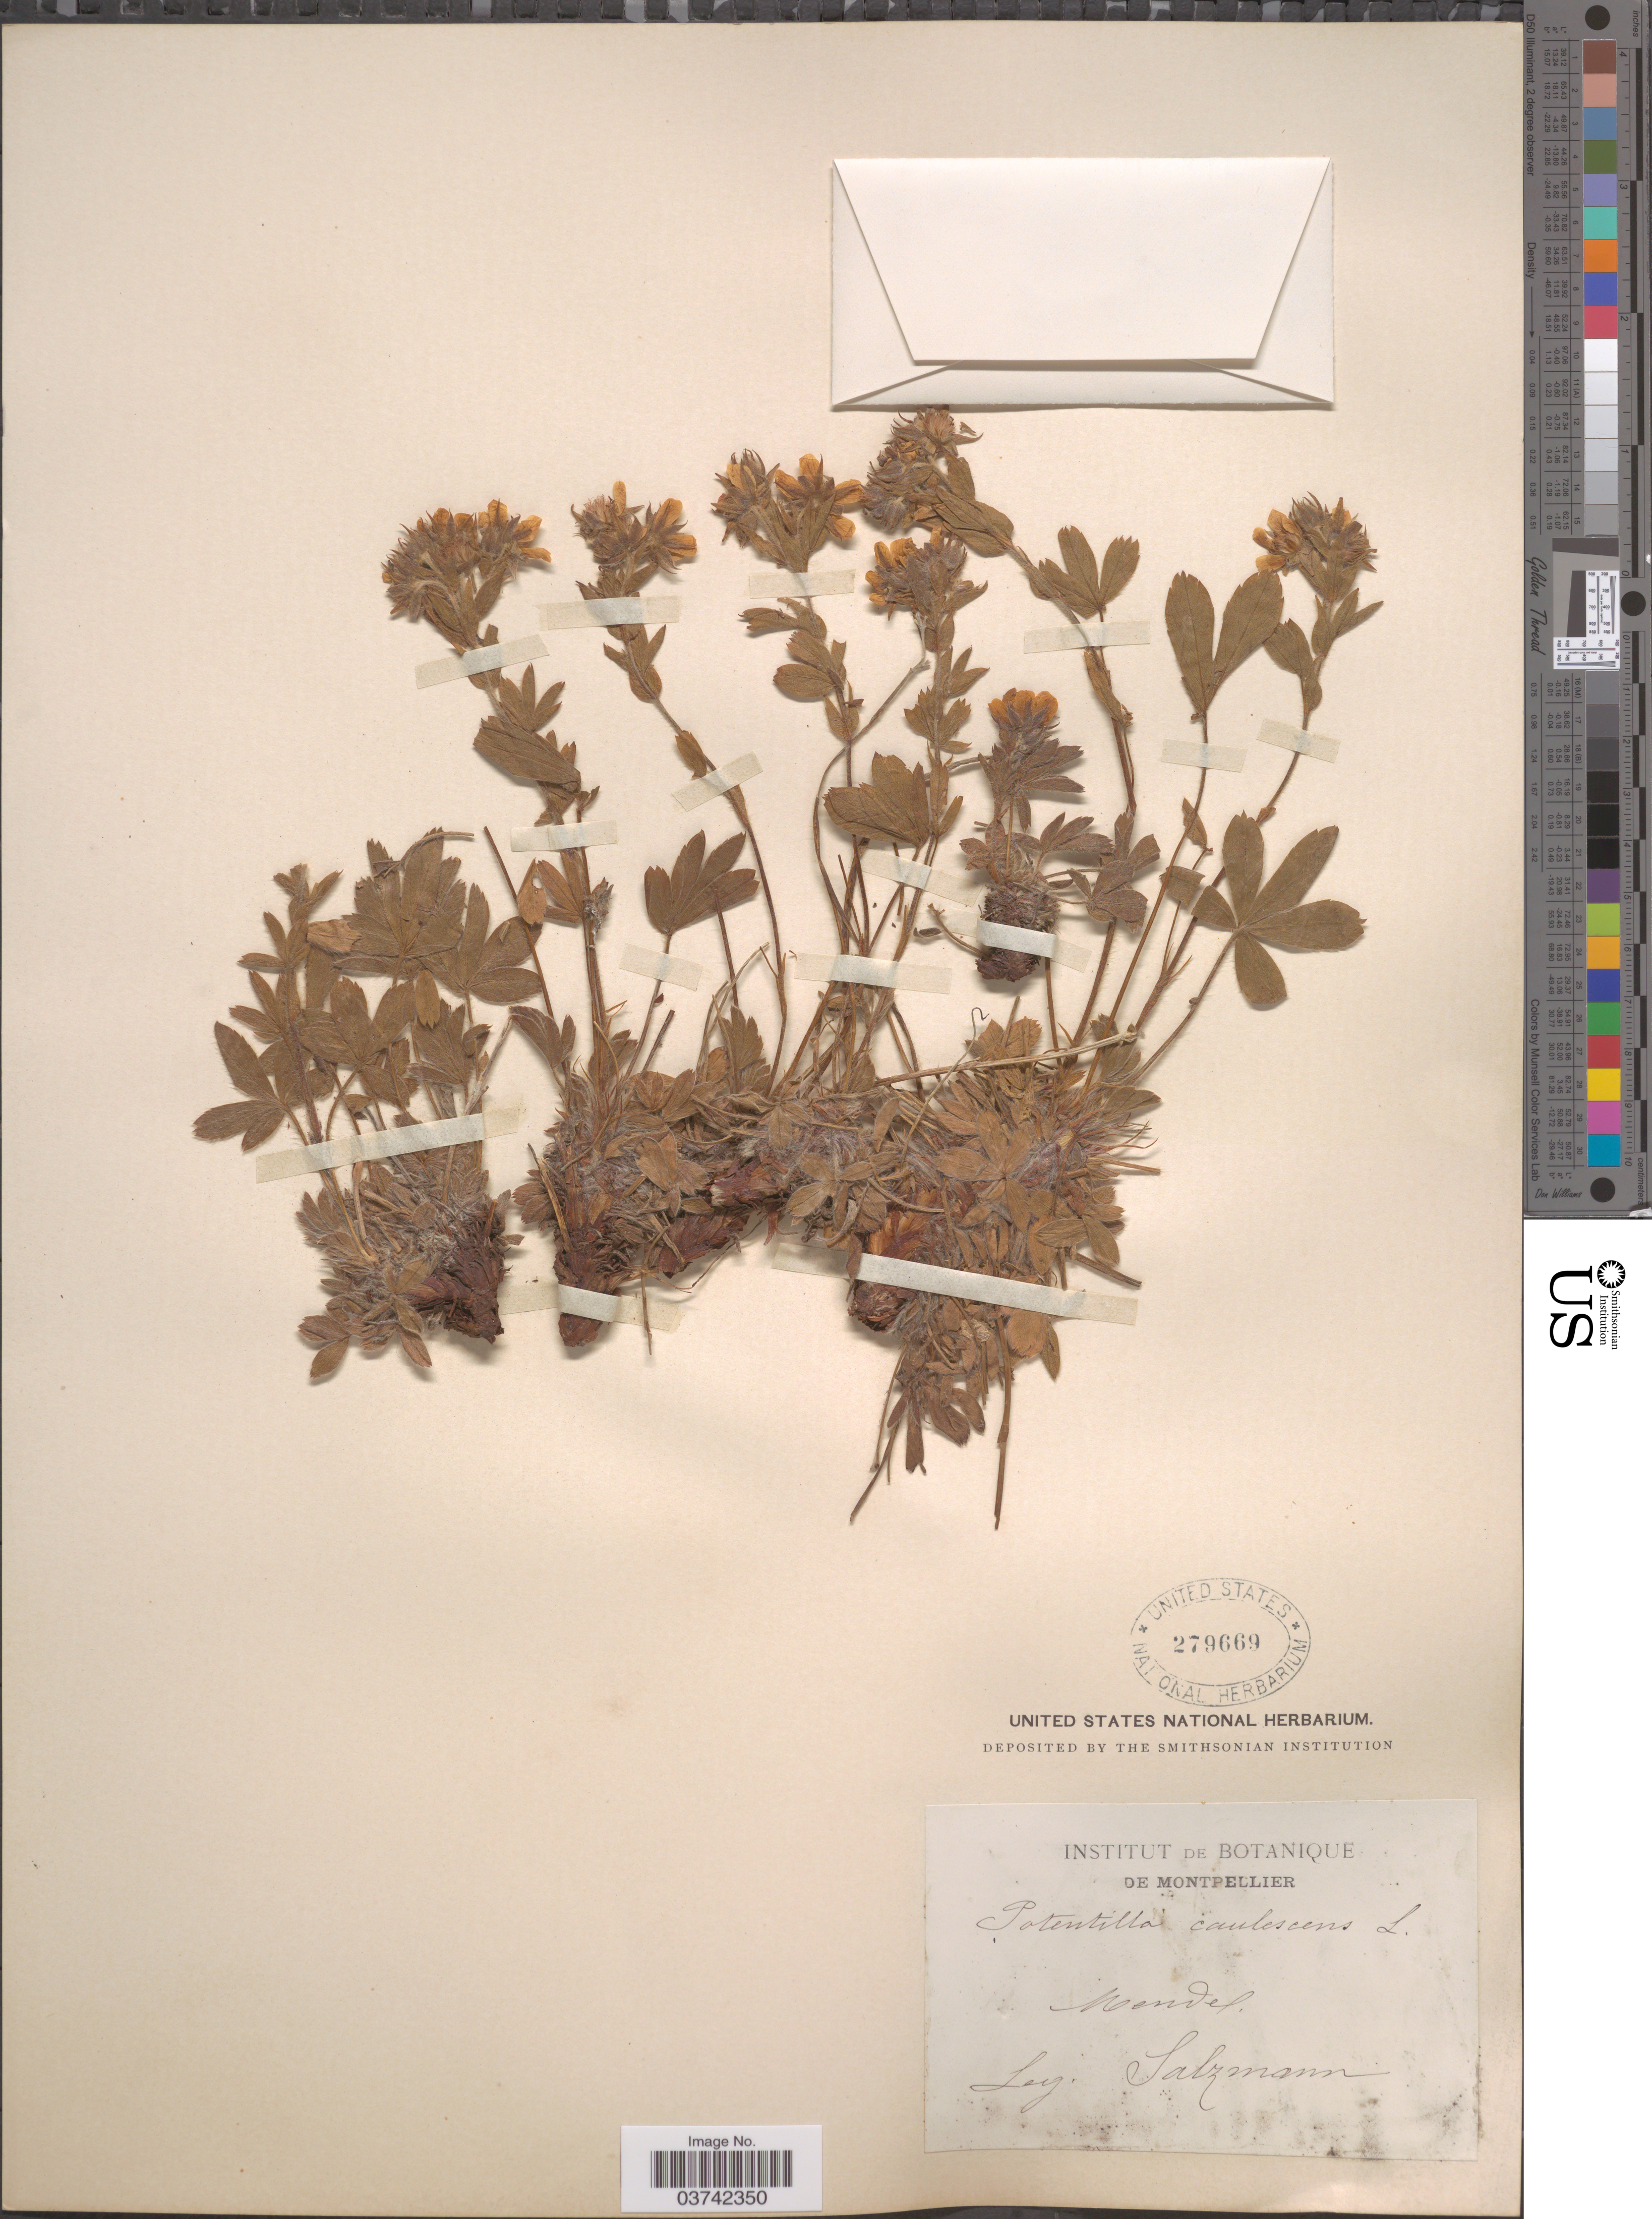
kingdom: Plantae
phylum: Tracheophyta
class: Magnoliopsida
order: Rosales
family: Rosaceae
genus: Potentilla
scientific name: Potentilla caulescens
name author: L.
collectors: -- Salzmann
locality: Mendel.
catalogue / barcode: US 279669